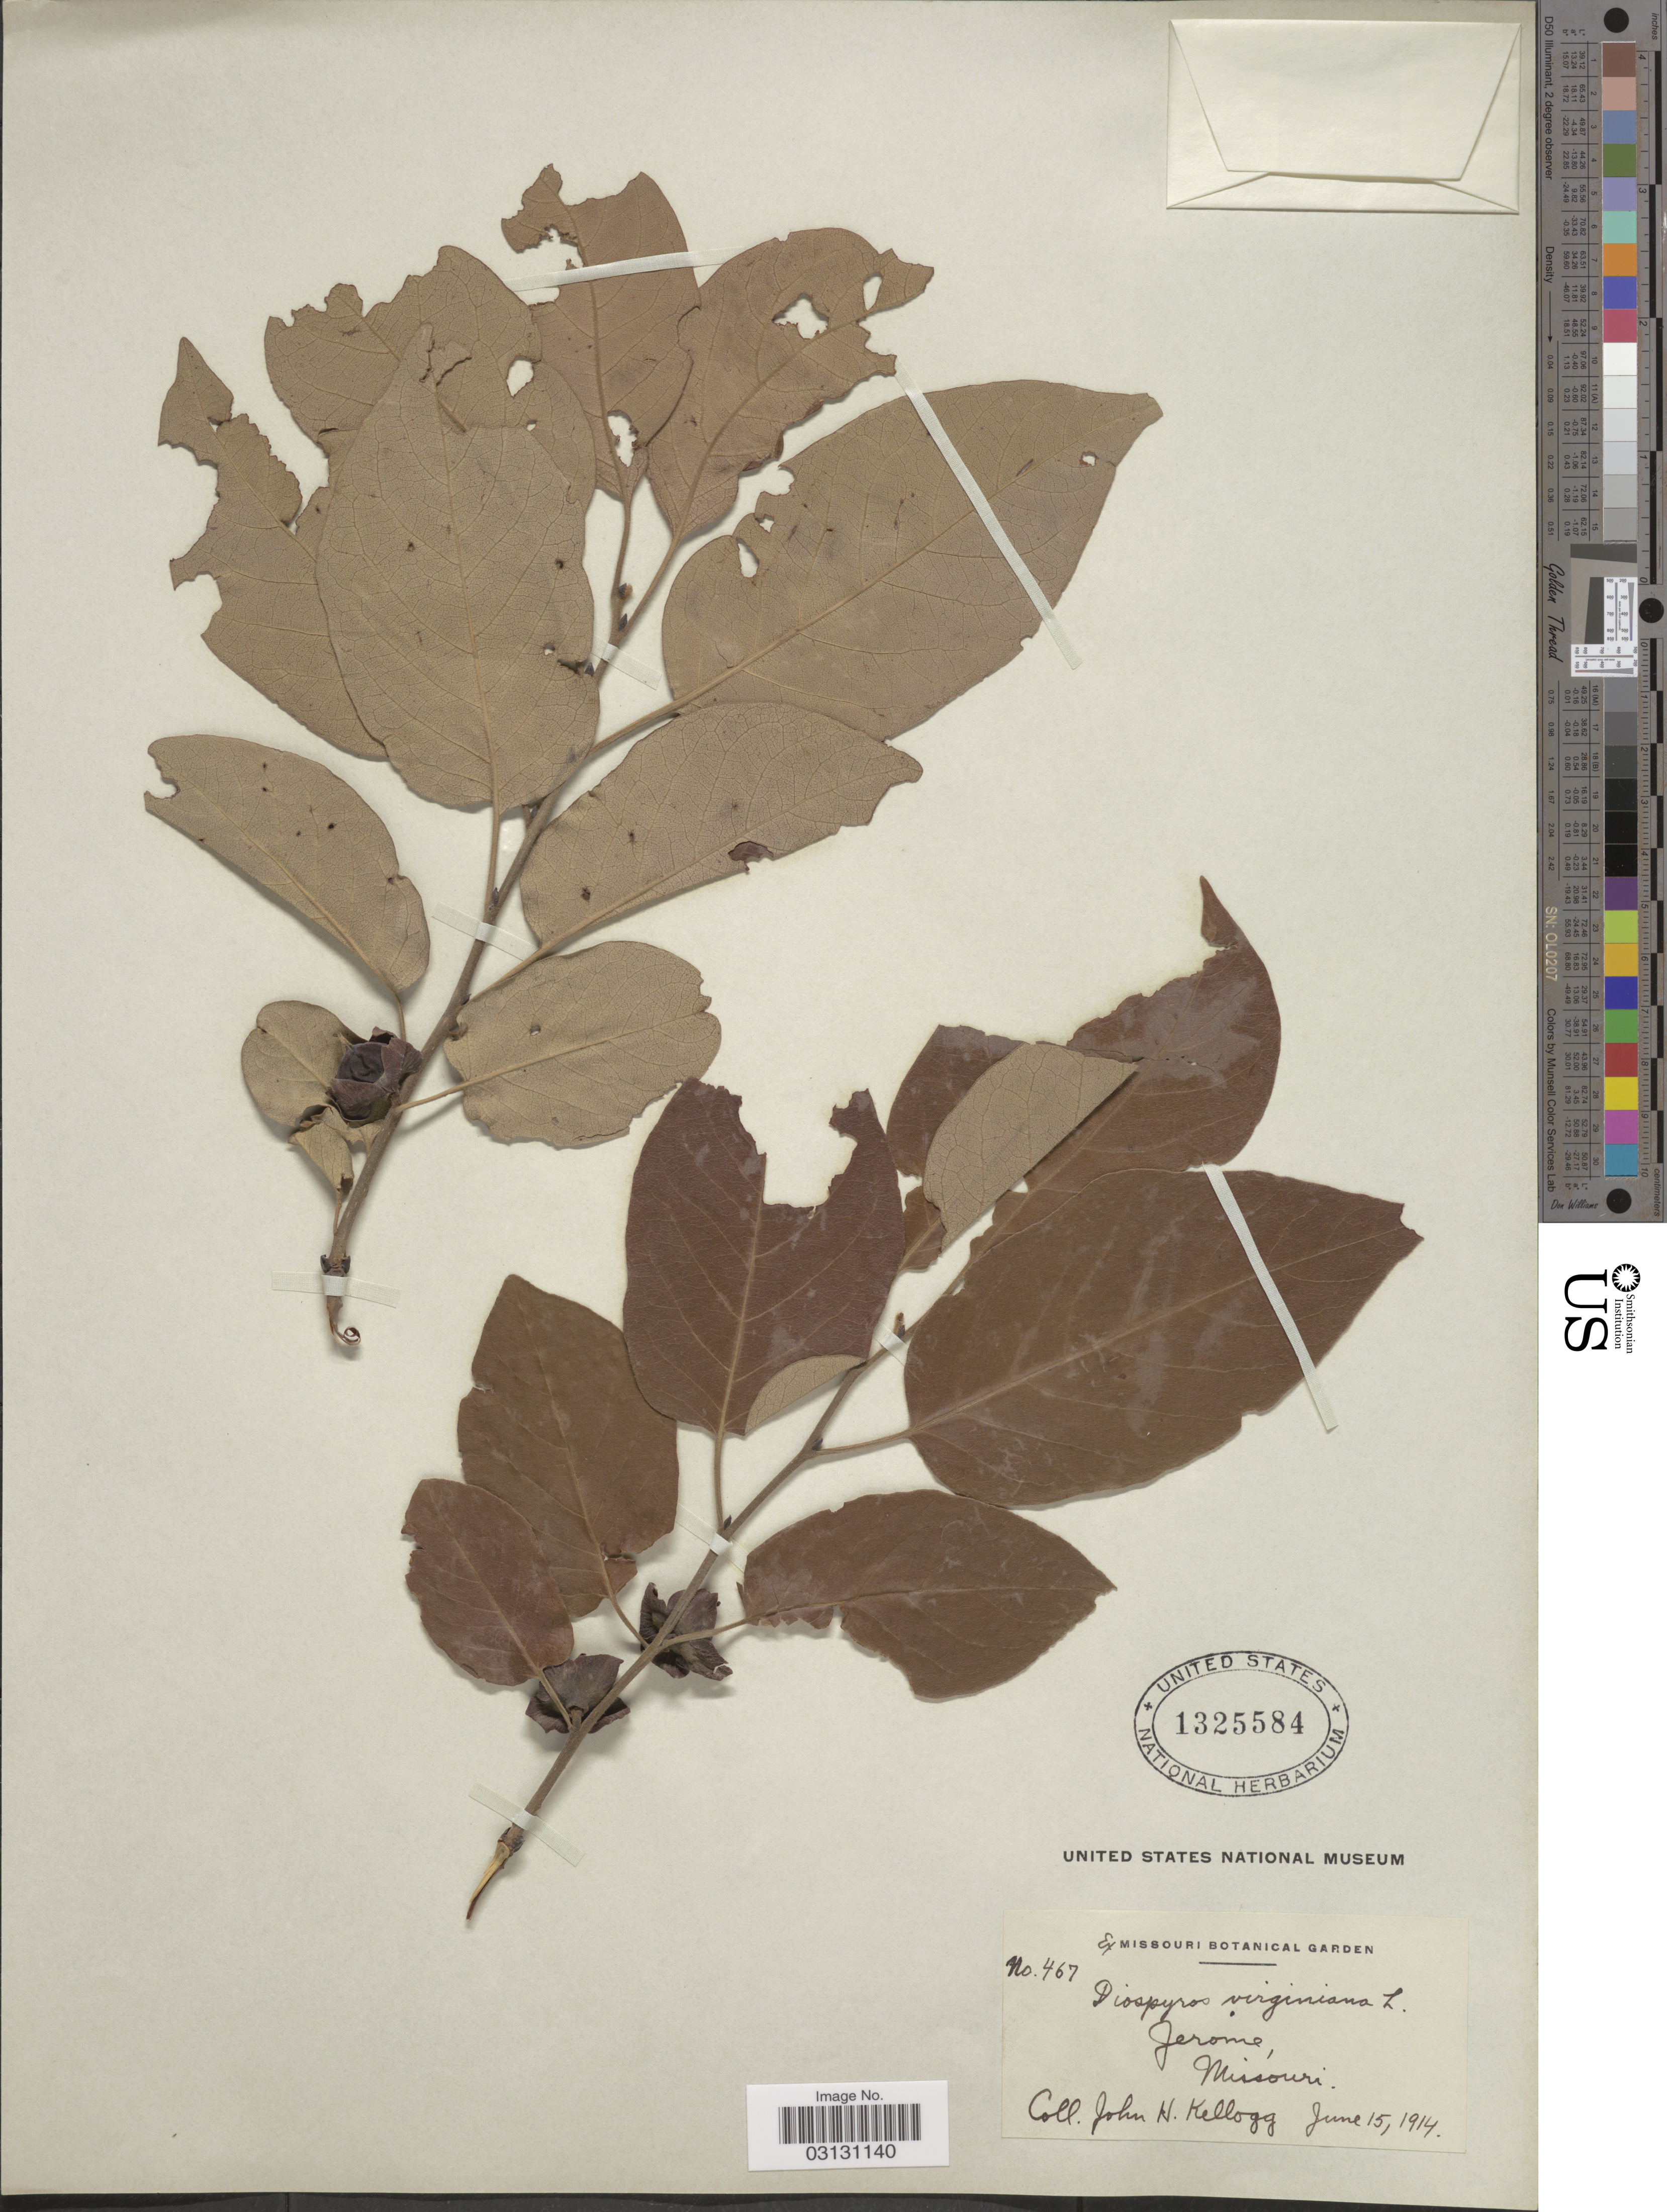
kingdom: Plantae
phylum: Tracheophyta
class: Magnoliopsida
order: Ericales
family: Ebenaceae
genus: Diospyros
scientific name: Diospyros virginiana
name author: L.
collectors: J. H. Kellogg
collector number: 467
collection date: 1914-06-15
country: United States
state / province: Missouri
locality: Jerome.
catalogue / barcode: US 1325584